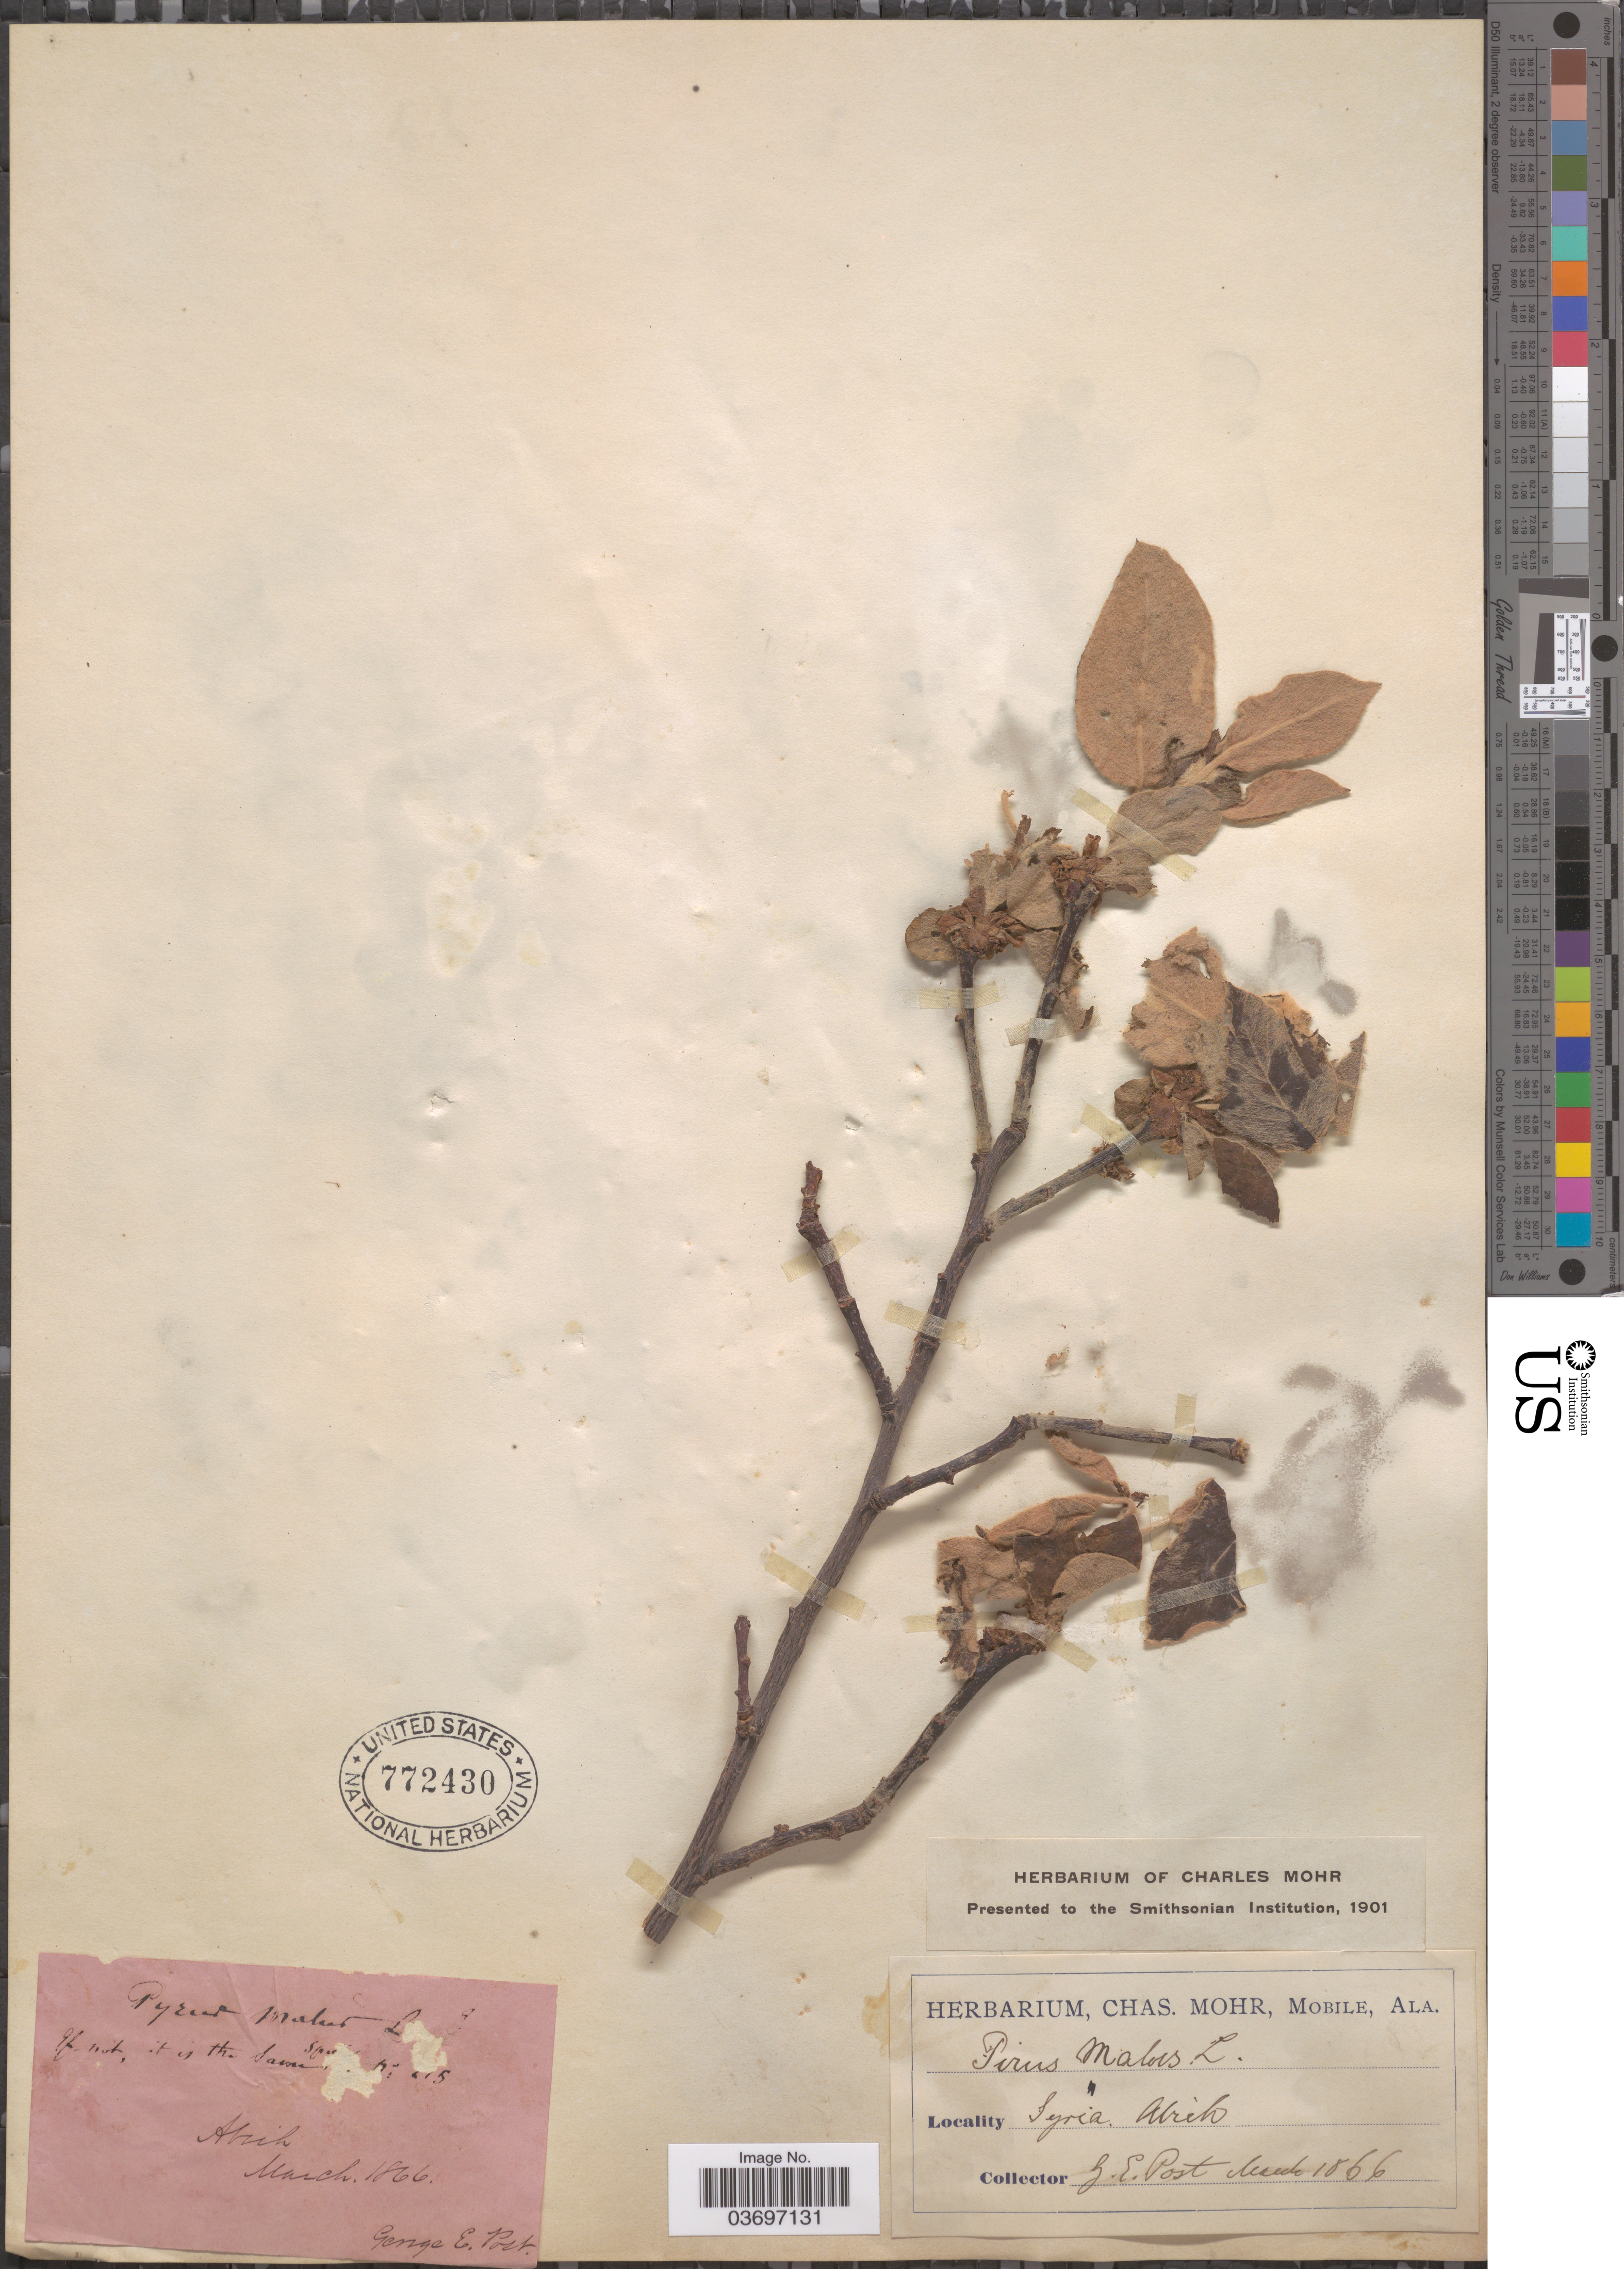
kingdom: Plantae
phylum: Tracheophyta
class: Magnoliopsida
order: Rosales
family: Rosaceae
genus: Malus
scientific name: Malus pumila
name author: Mill.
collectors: G. E. Post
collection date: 1866-03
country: Syria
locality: Alrih [interpreted].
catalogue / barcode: US 772430